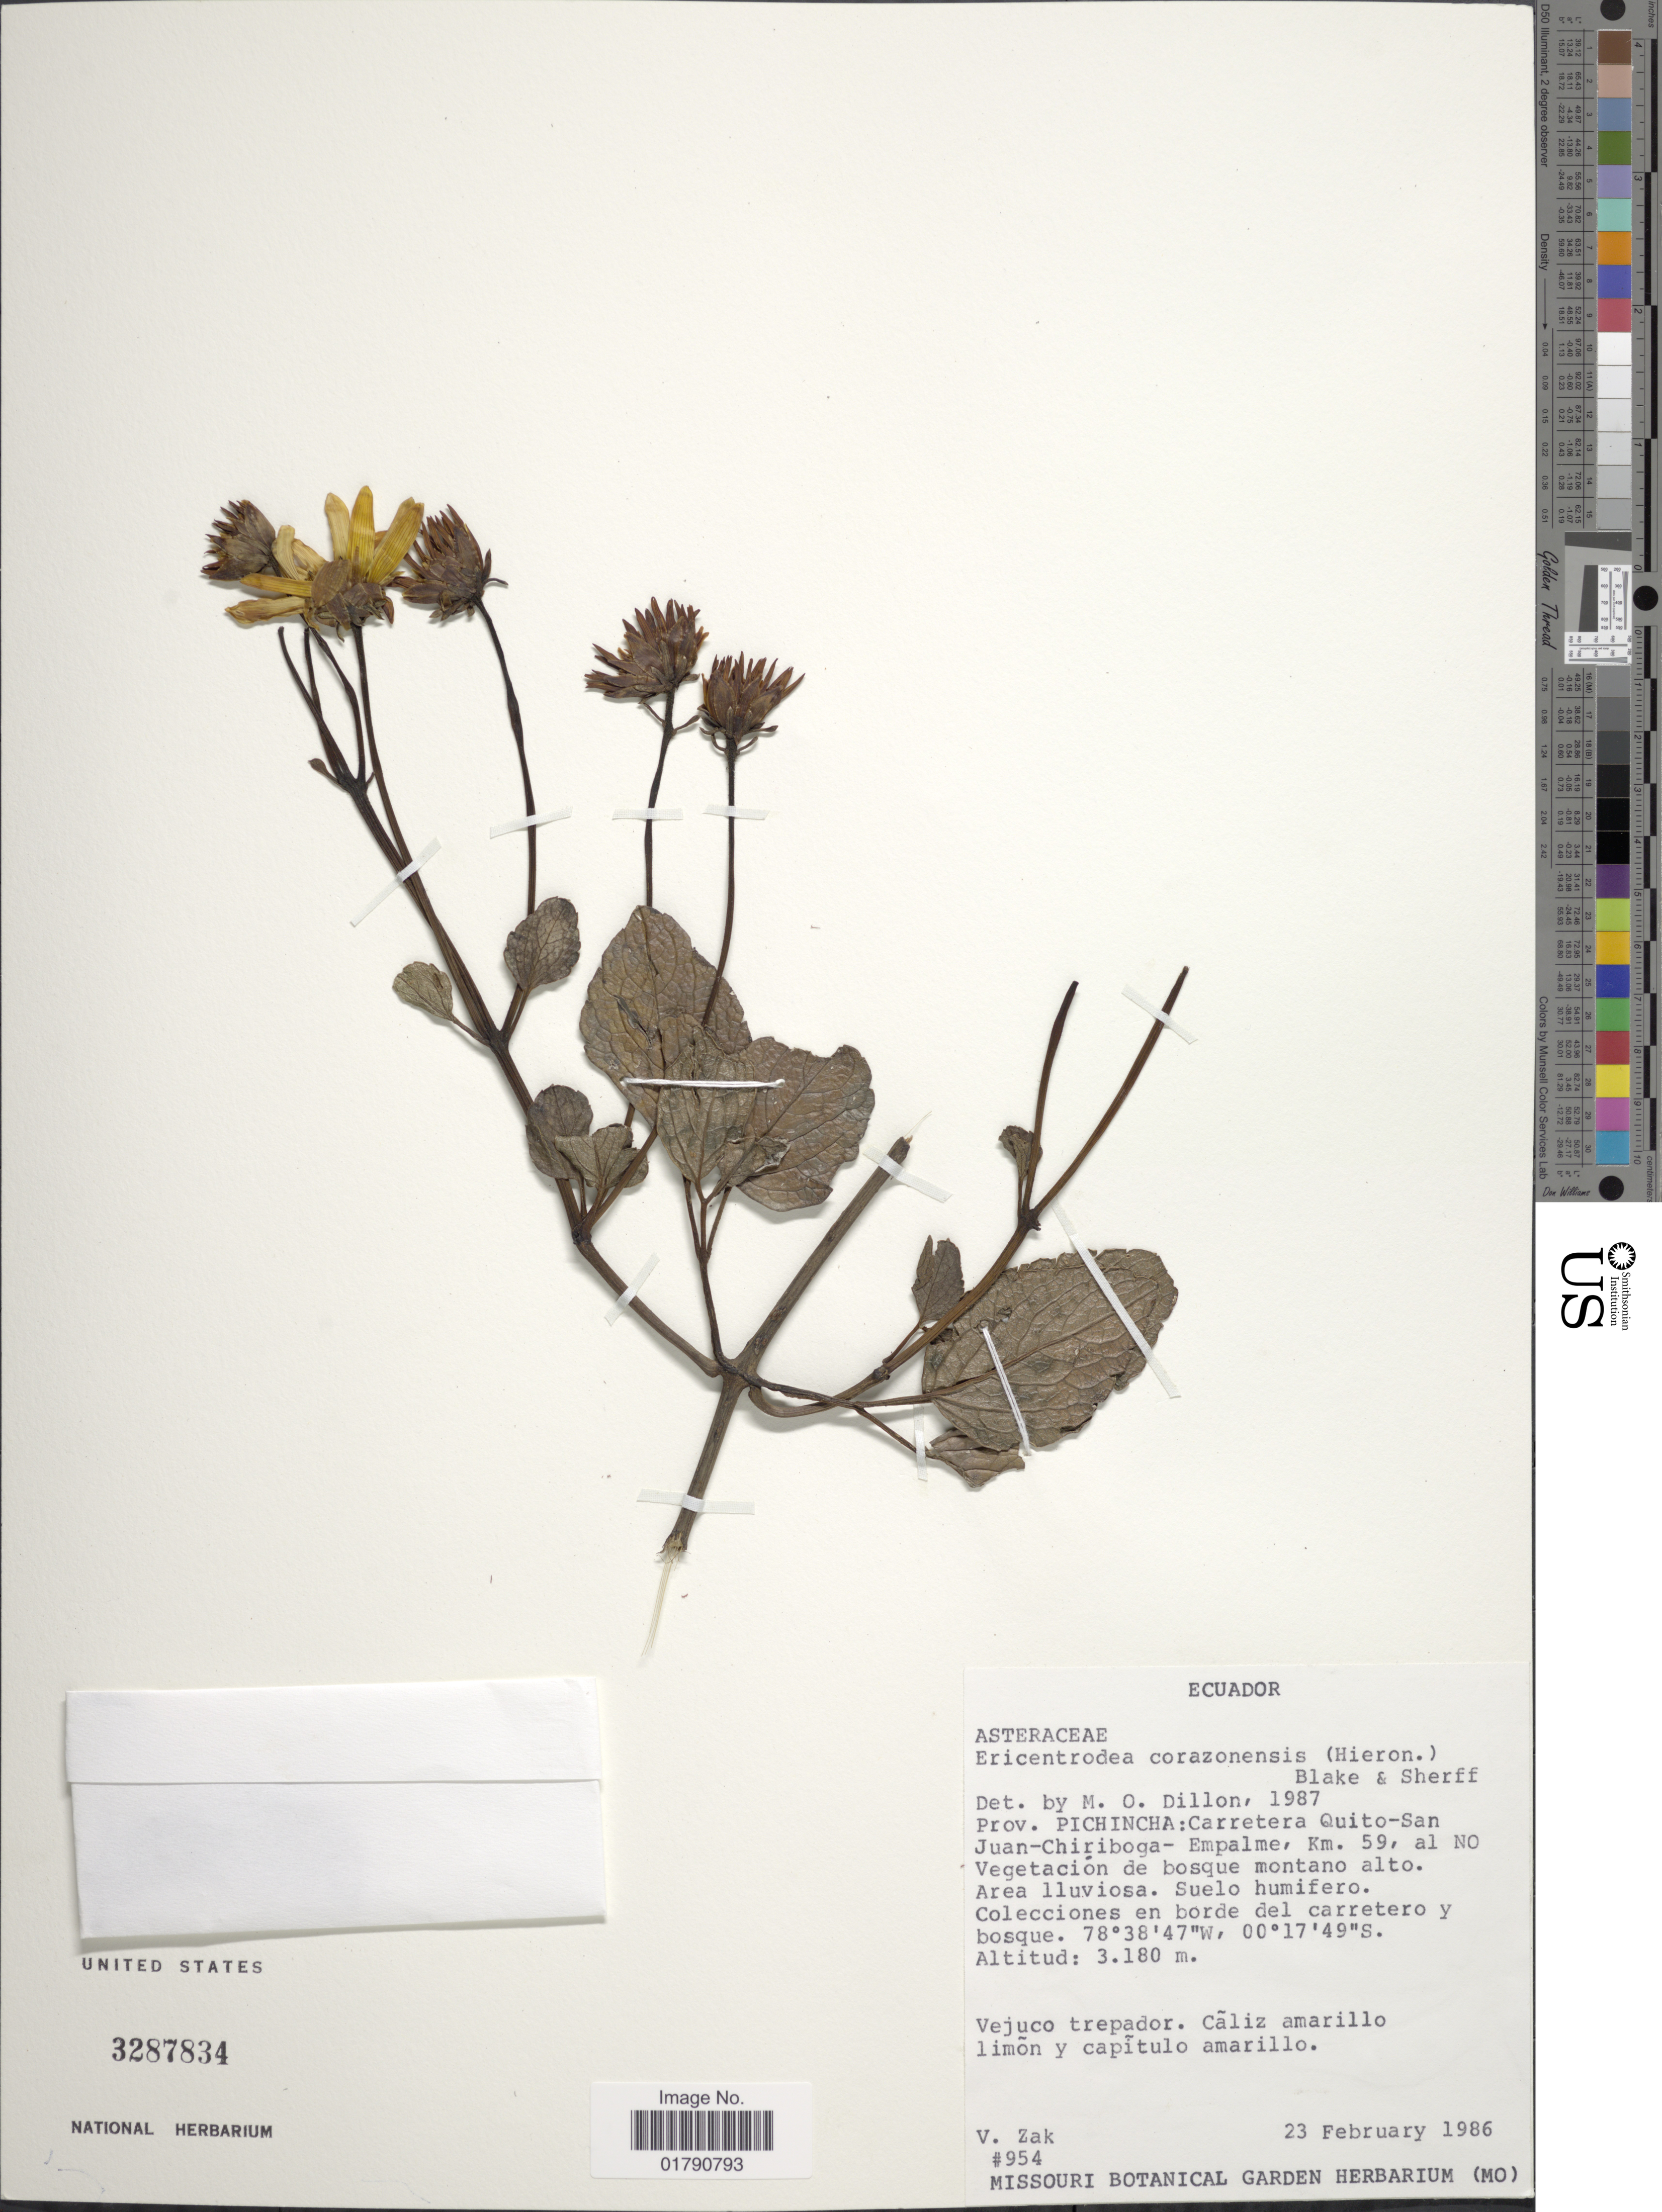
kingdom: Plantae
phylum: Tracheophyta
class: Magnoliopsida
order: Asterales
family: Asteraceae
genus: Ericentrodea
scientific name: Ericentrodea corazonensis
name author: (Hieron.) S.F. Blake & Sherff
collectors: V. Zak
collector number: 954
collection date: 1986-02-23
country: Ecuador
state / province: Pichincha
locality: Carretera Quito-San Juan-Chiiriboga-Empalme, km 59, al NO Vegetationde bosque montano alto.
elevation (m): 3180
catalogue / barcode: US 3287834